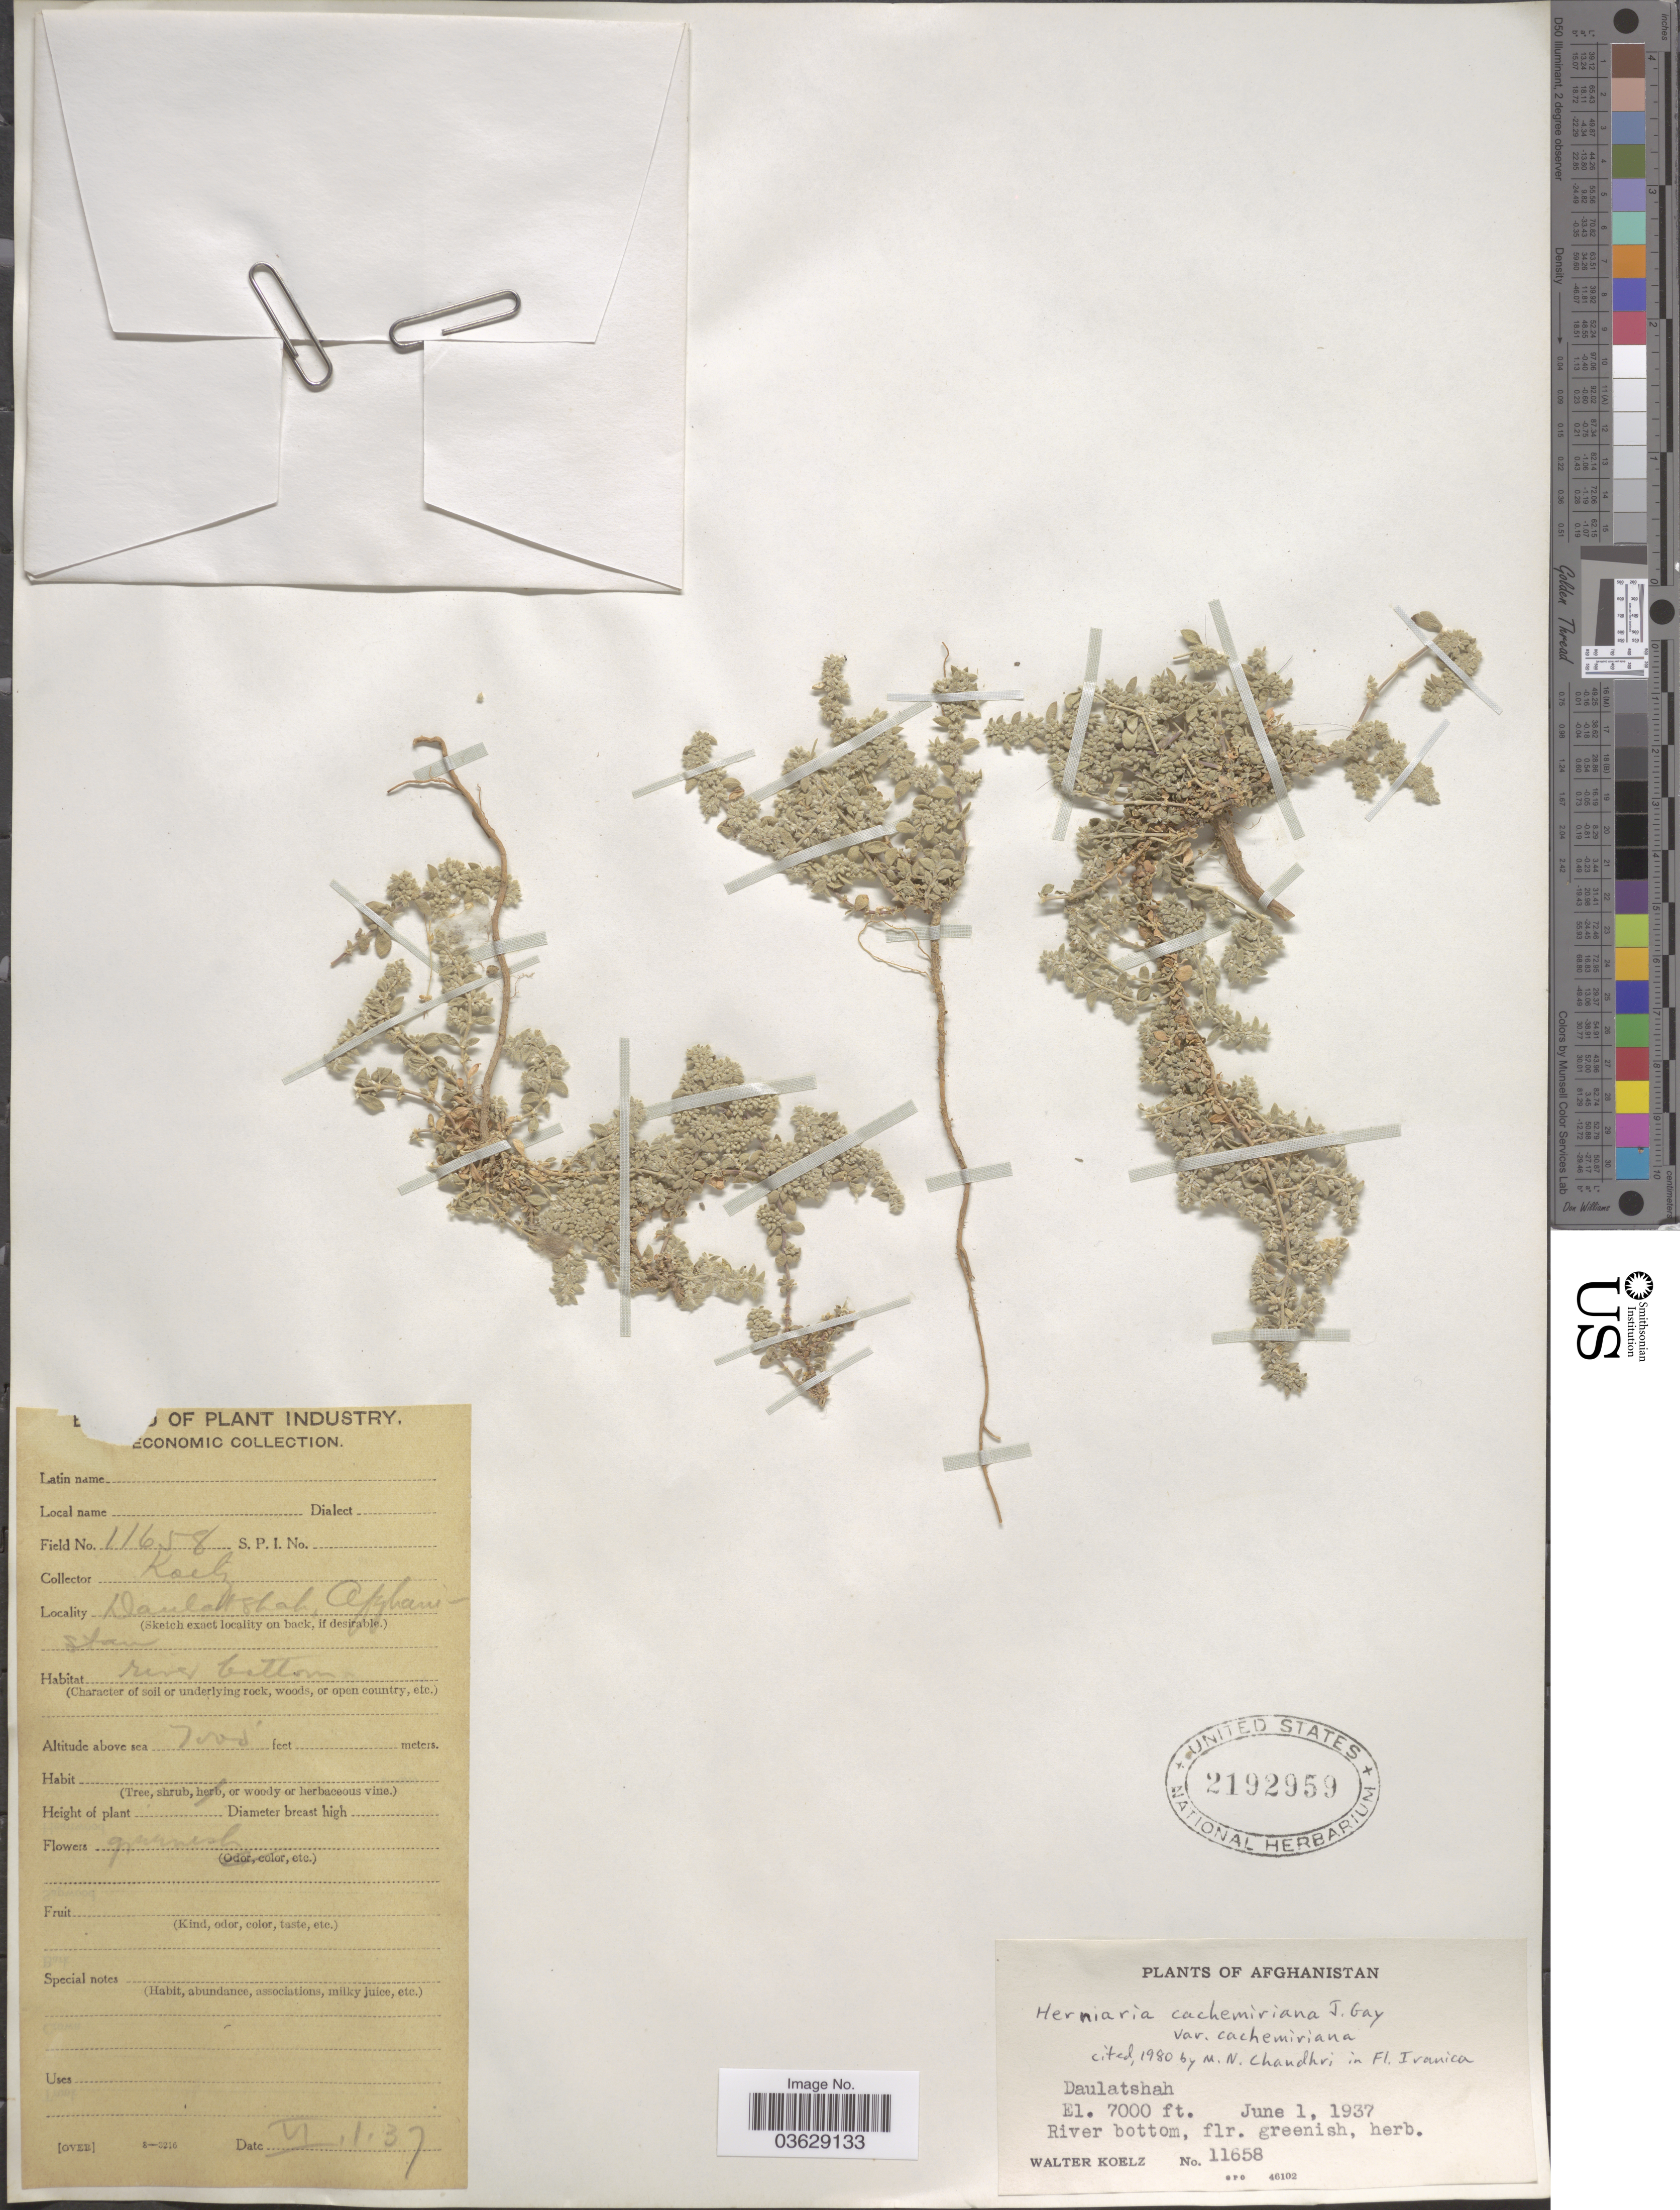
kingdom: Plantae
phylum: Tracheophyta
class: Magnoliopsida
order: Caryophyllales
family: Caryophyllaceae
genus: Herniaria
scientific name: Herniaria cachemiriana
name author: J. Gay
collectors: W. N. Koelz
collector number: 11658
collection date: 1937-06-01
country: Afghanistan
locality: Daulatshah.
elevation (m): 2134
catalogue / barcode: US 2192959